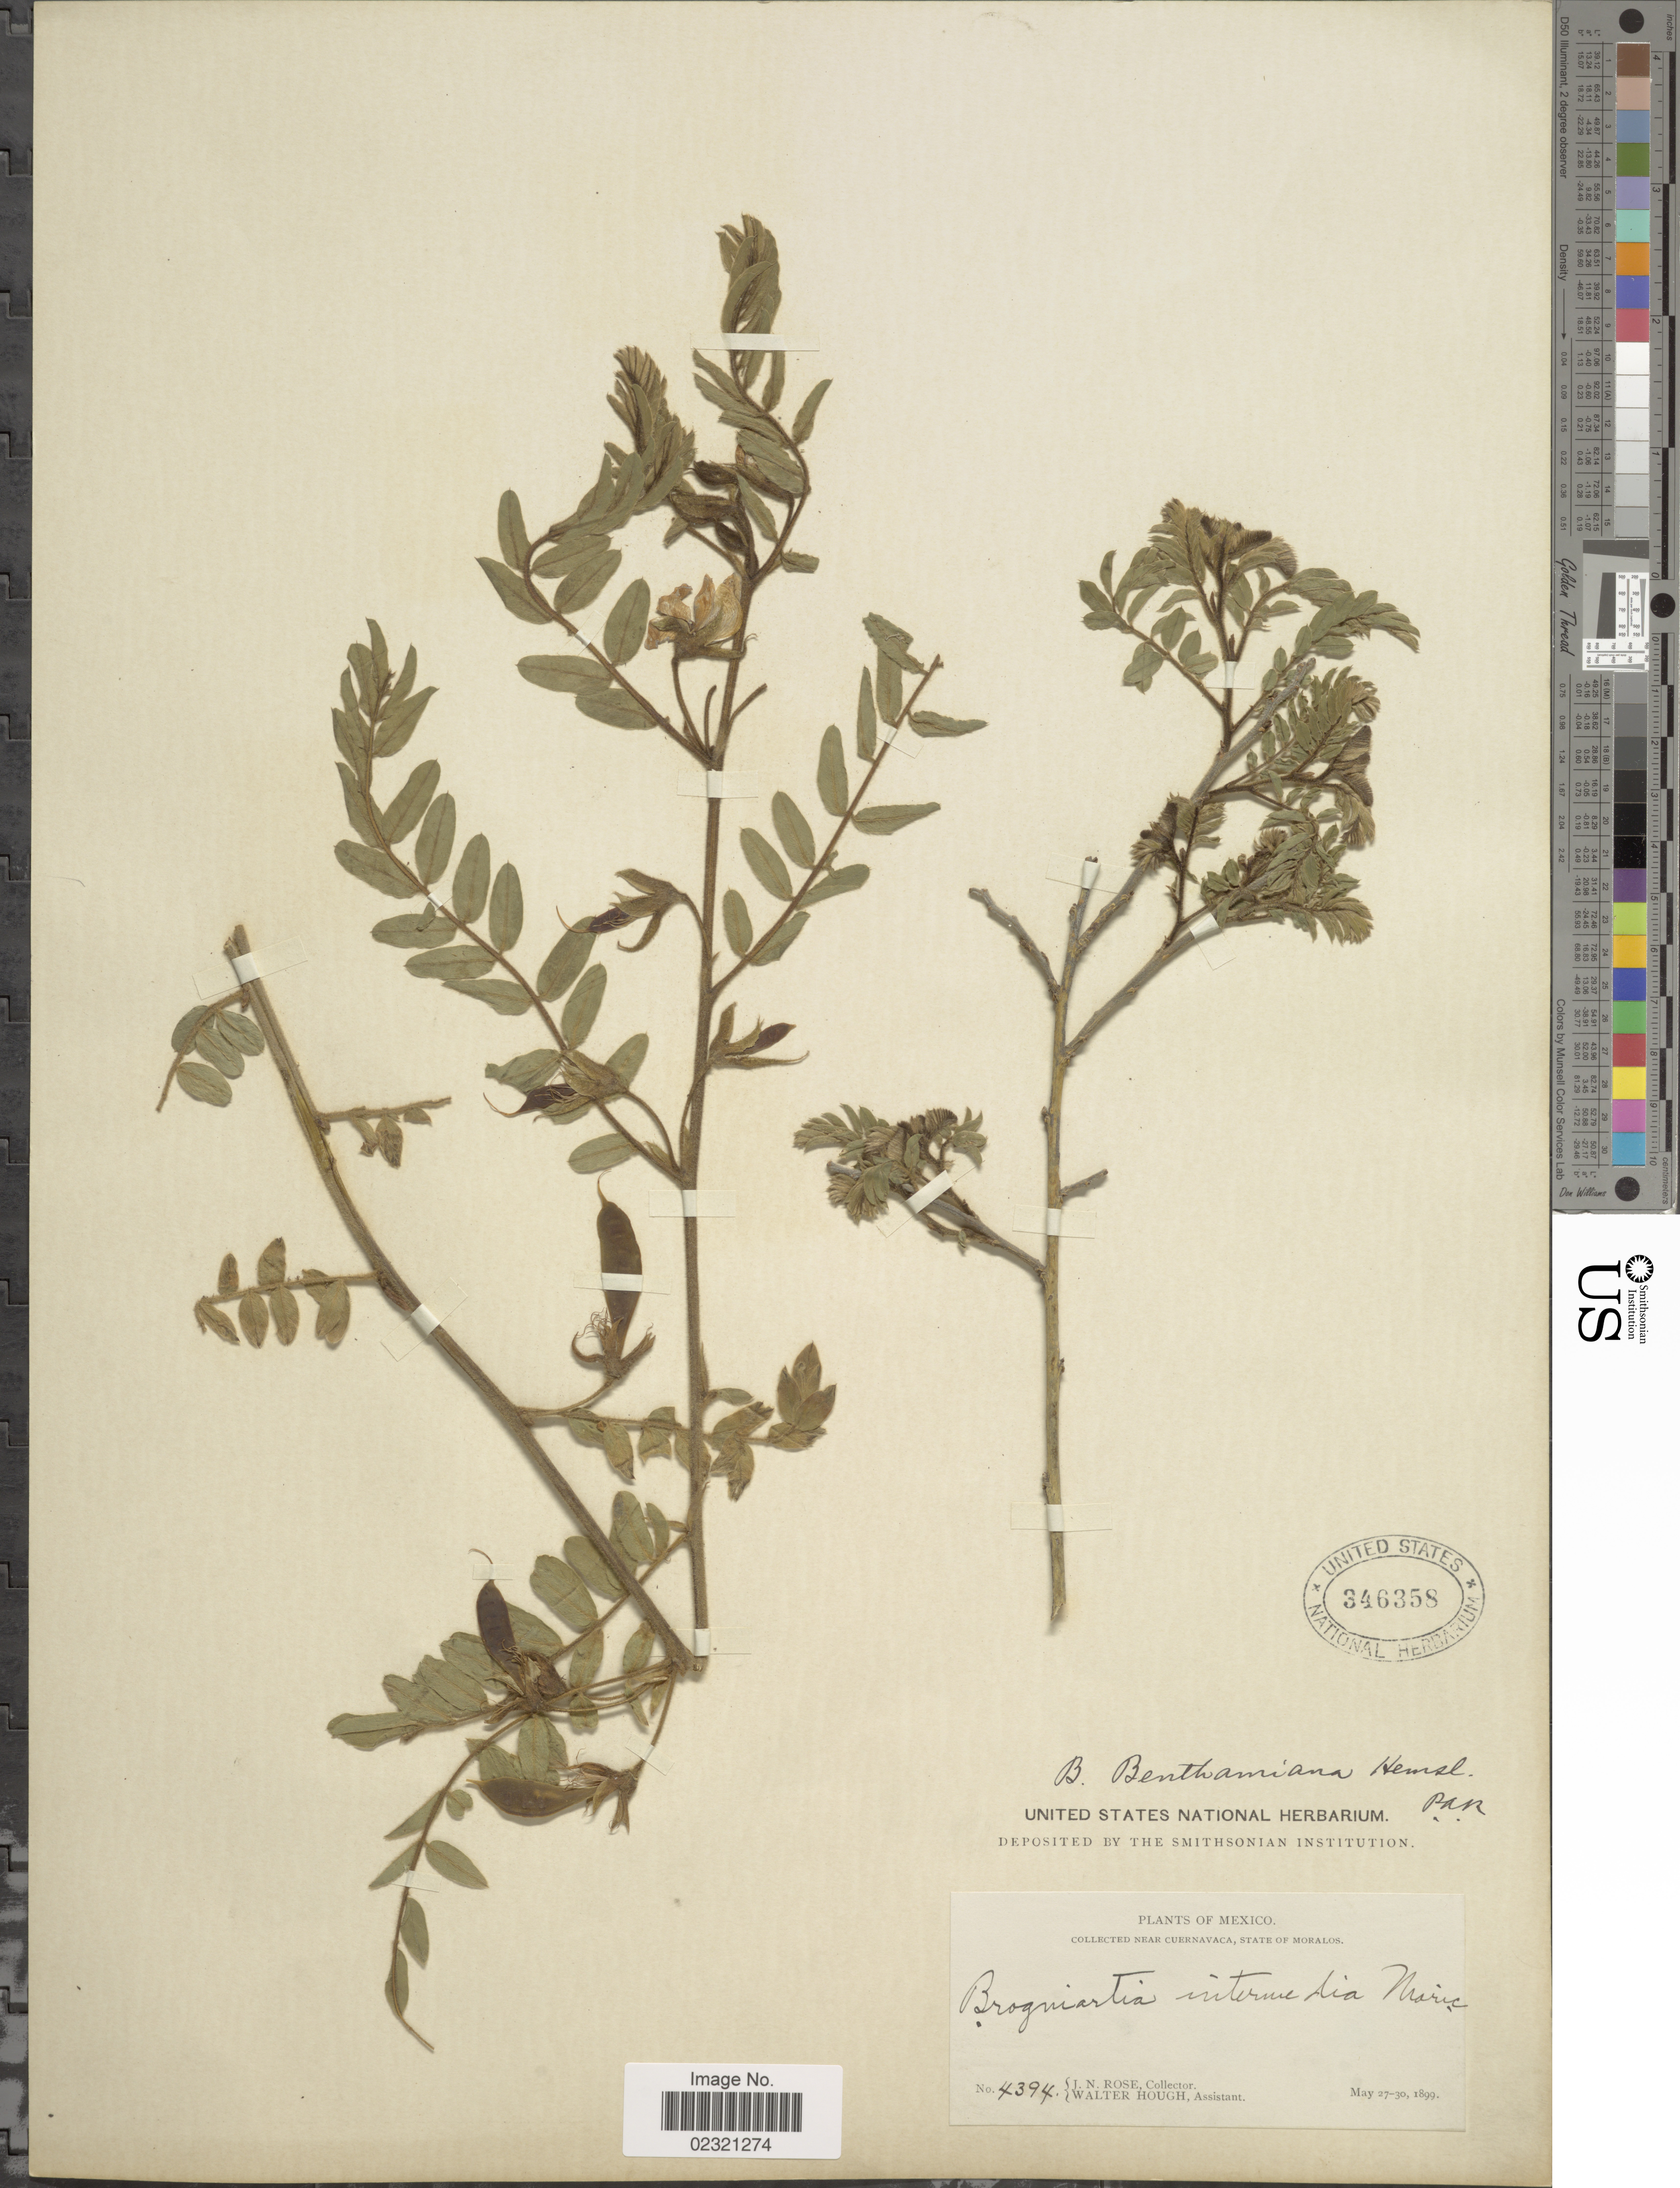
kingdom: Plantae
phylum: Tracheophyta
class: Magnoliopsida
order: Fabales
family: Fabaceae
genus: Brongniartia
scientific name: Brongniartia benthamiana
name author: Hemsl.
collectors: J. N. Rose & W. Hough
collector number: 4394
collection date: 1899-05-27/1899-05-30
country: Mexico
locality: Near Cuernavaca, state of Moralos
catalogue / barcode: US 346358